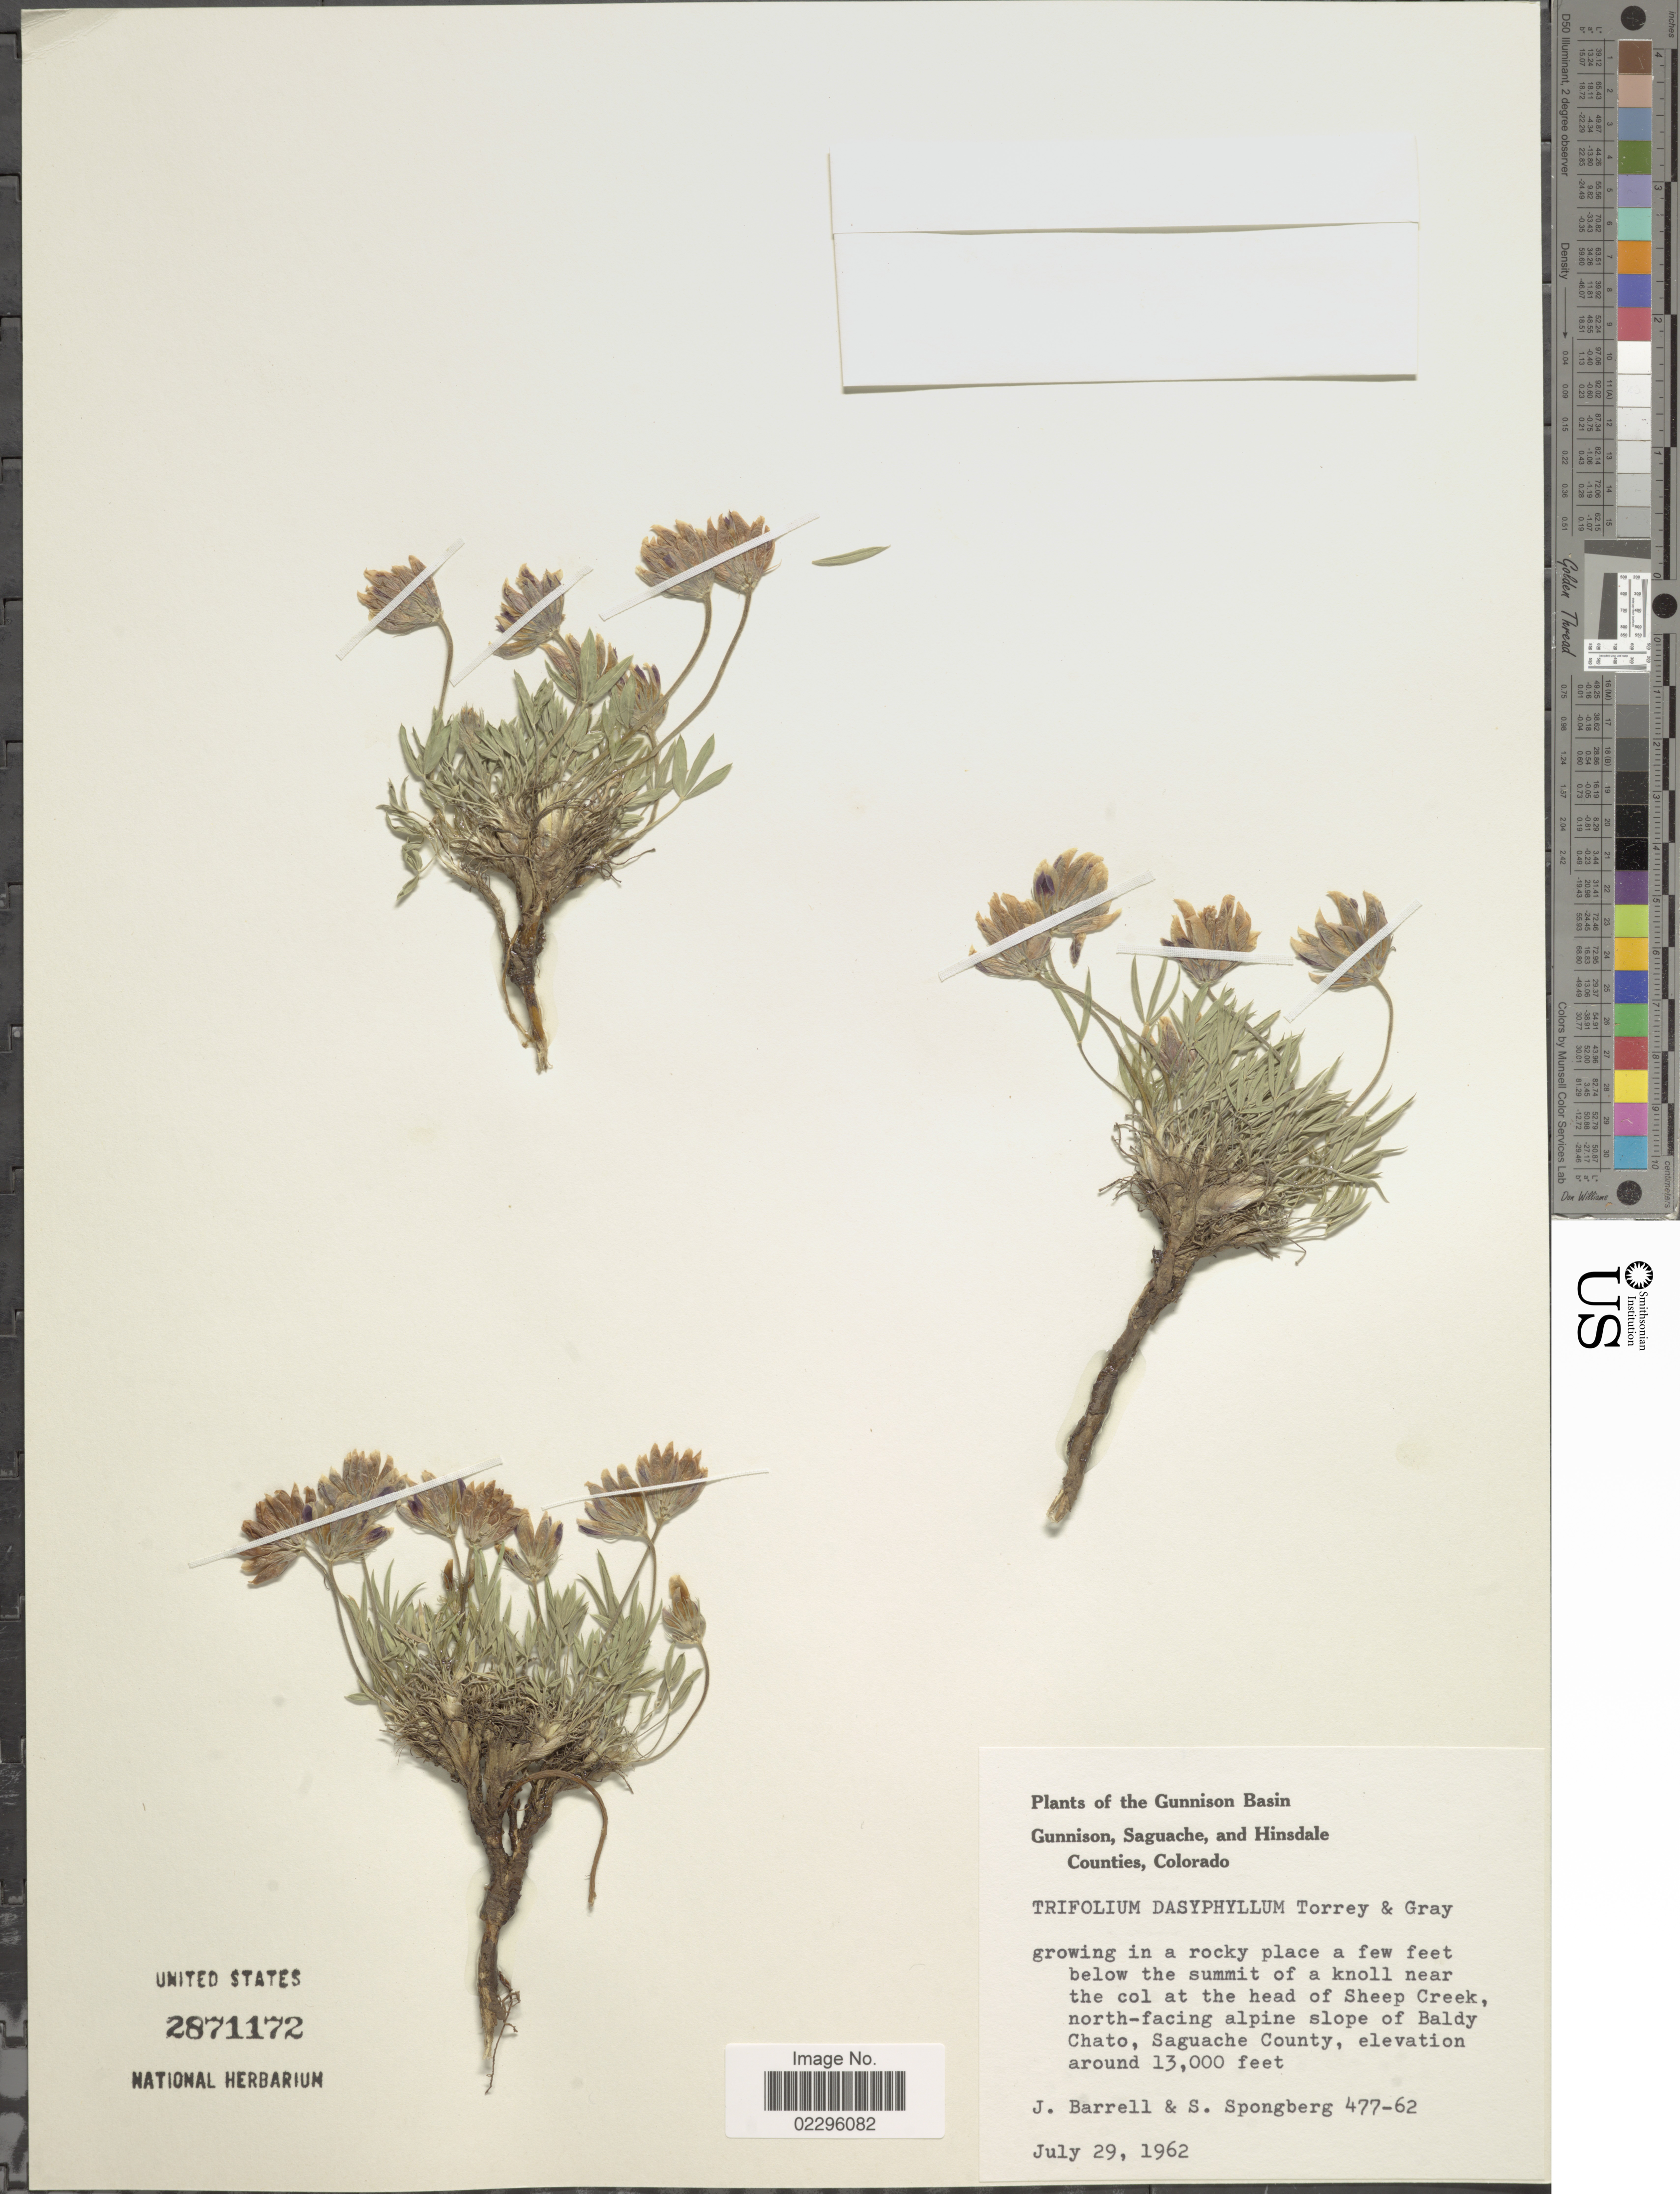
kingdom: Plantae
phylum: Tracheophyta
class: Magnoliopsida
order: Fabales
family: Fabaceae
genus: Trifolium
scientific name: Trifolium dasyphyllum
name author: Torr. & A. Gray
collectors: J. Barrell & S. A.Spongberg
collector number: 477-62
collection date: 1962-07-29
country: United States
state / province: Colorado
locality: Gunnison Basin, Gunnison, Saguache, and Hinsdale Counties, growing in a rocky place a few feet below the summit of a knoll near the col at the head of Sheep Creek, north-facing alpine slope of Baldy Chato, Saguache County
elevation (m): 3962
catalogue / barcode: US 2871172